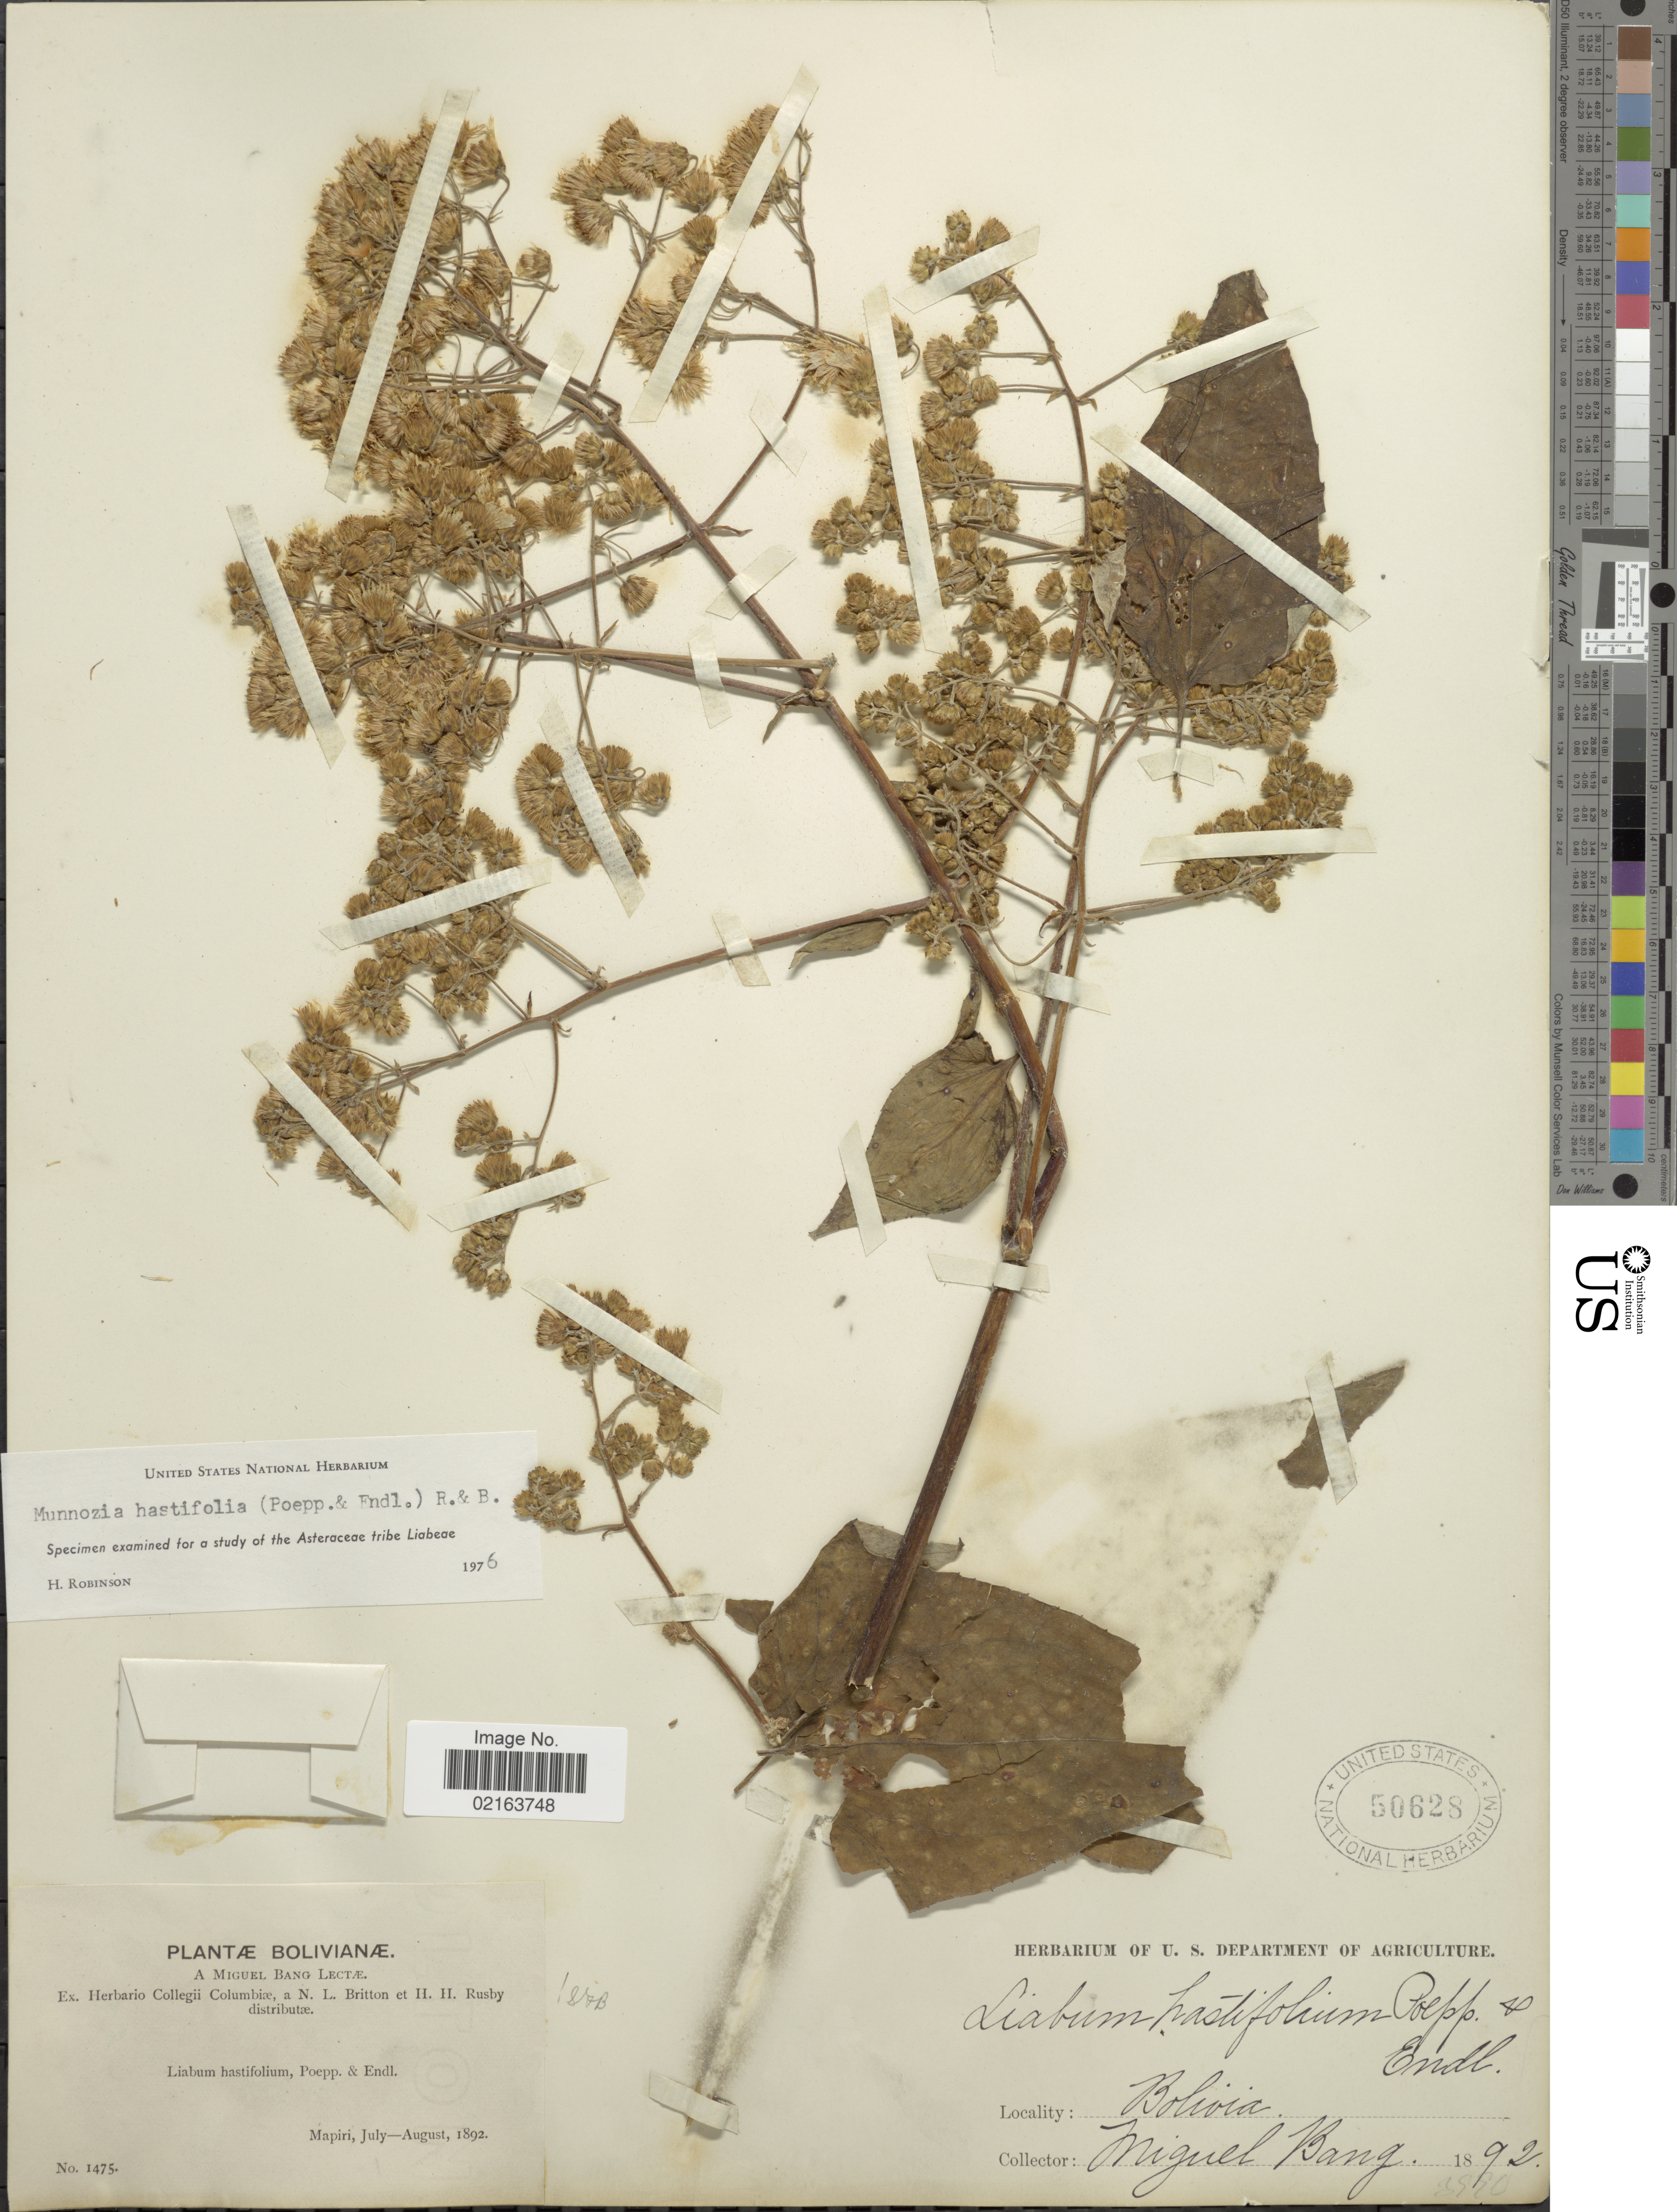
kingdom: Plantae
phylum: Tracheophyta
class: Magnoliopsida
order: Asterales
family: Asteraceae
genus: Munnozia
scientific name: Munnozia hastifolia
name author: (Poepp.) H. Rob. & Brettell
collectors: M. Bang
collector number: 1475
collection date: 1892-07/1892-08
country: Bolivia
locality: Mapiri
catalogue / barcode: US 50628